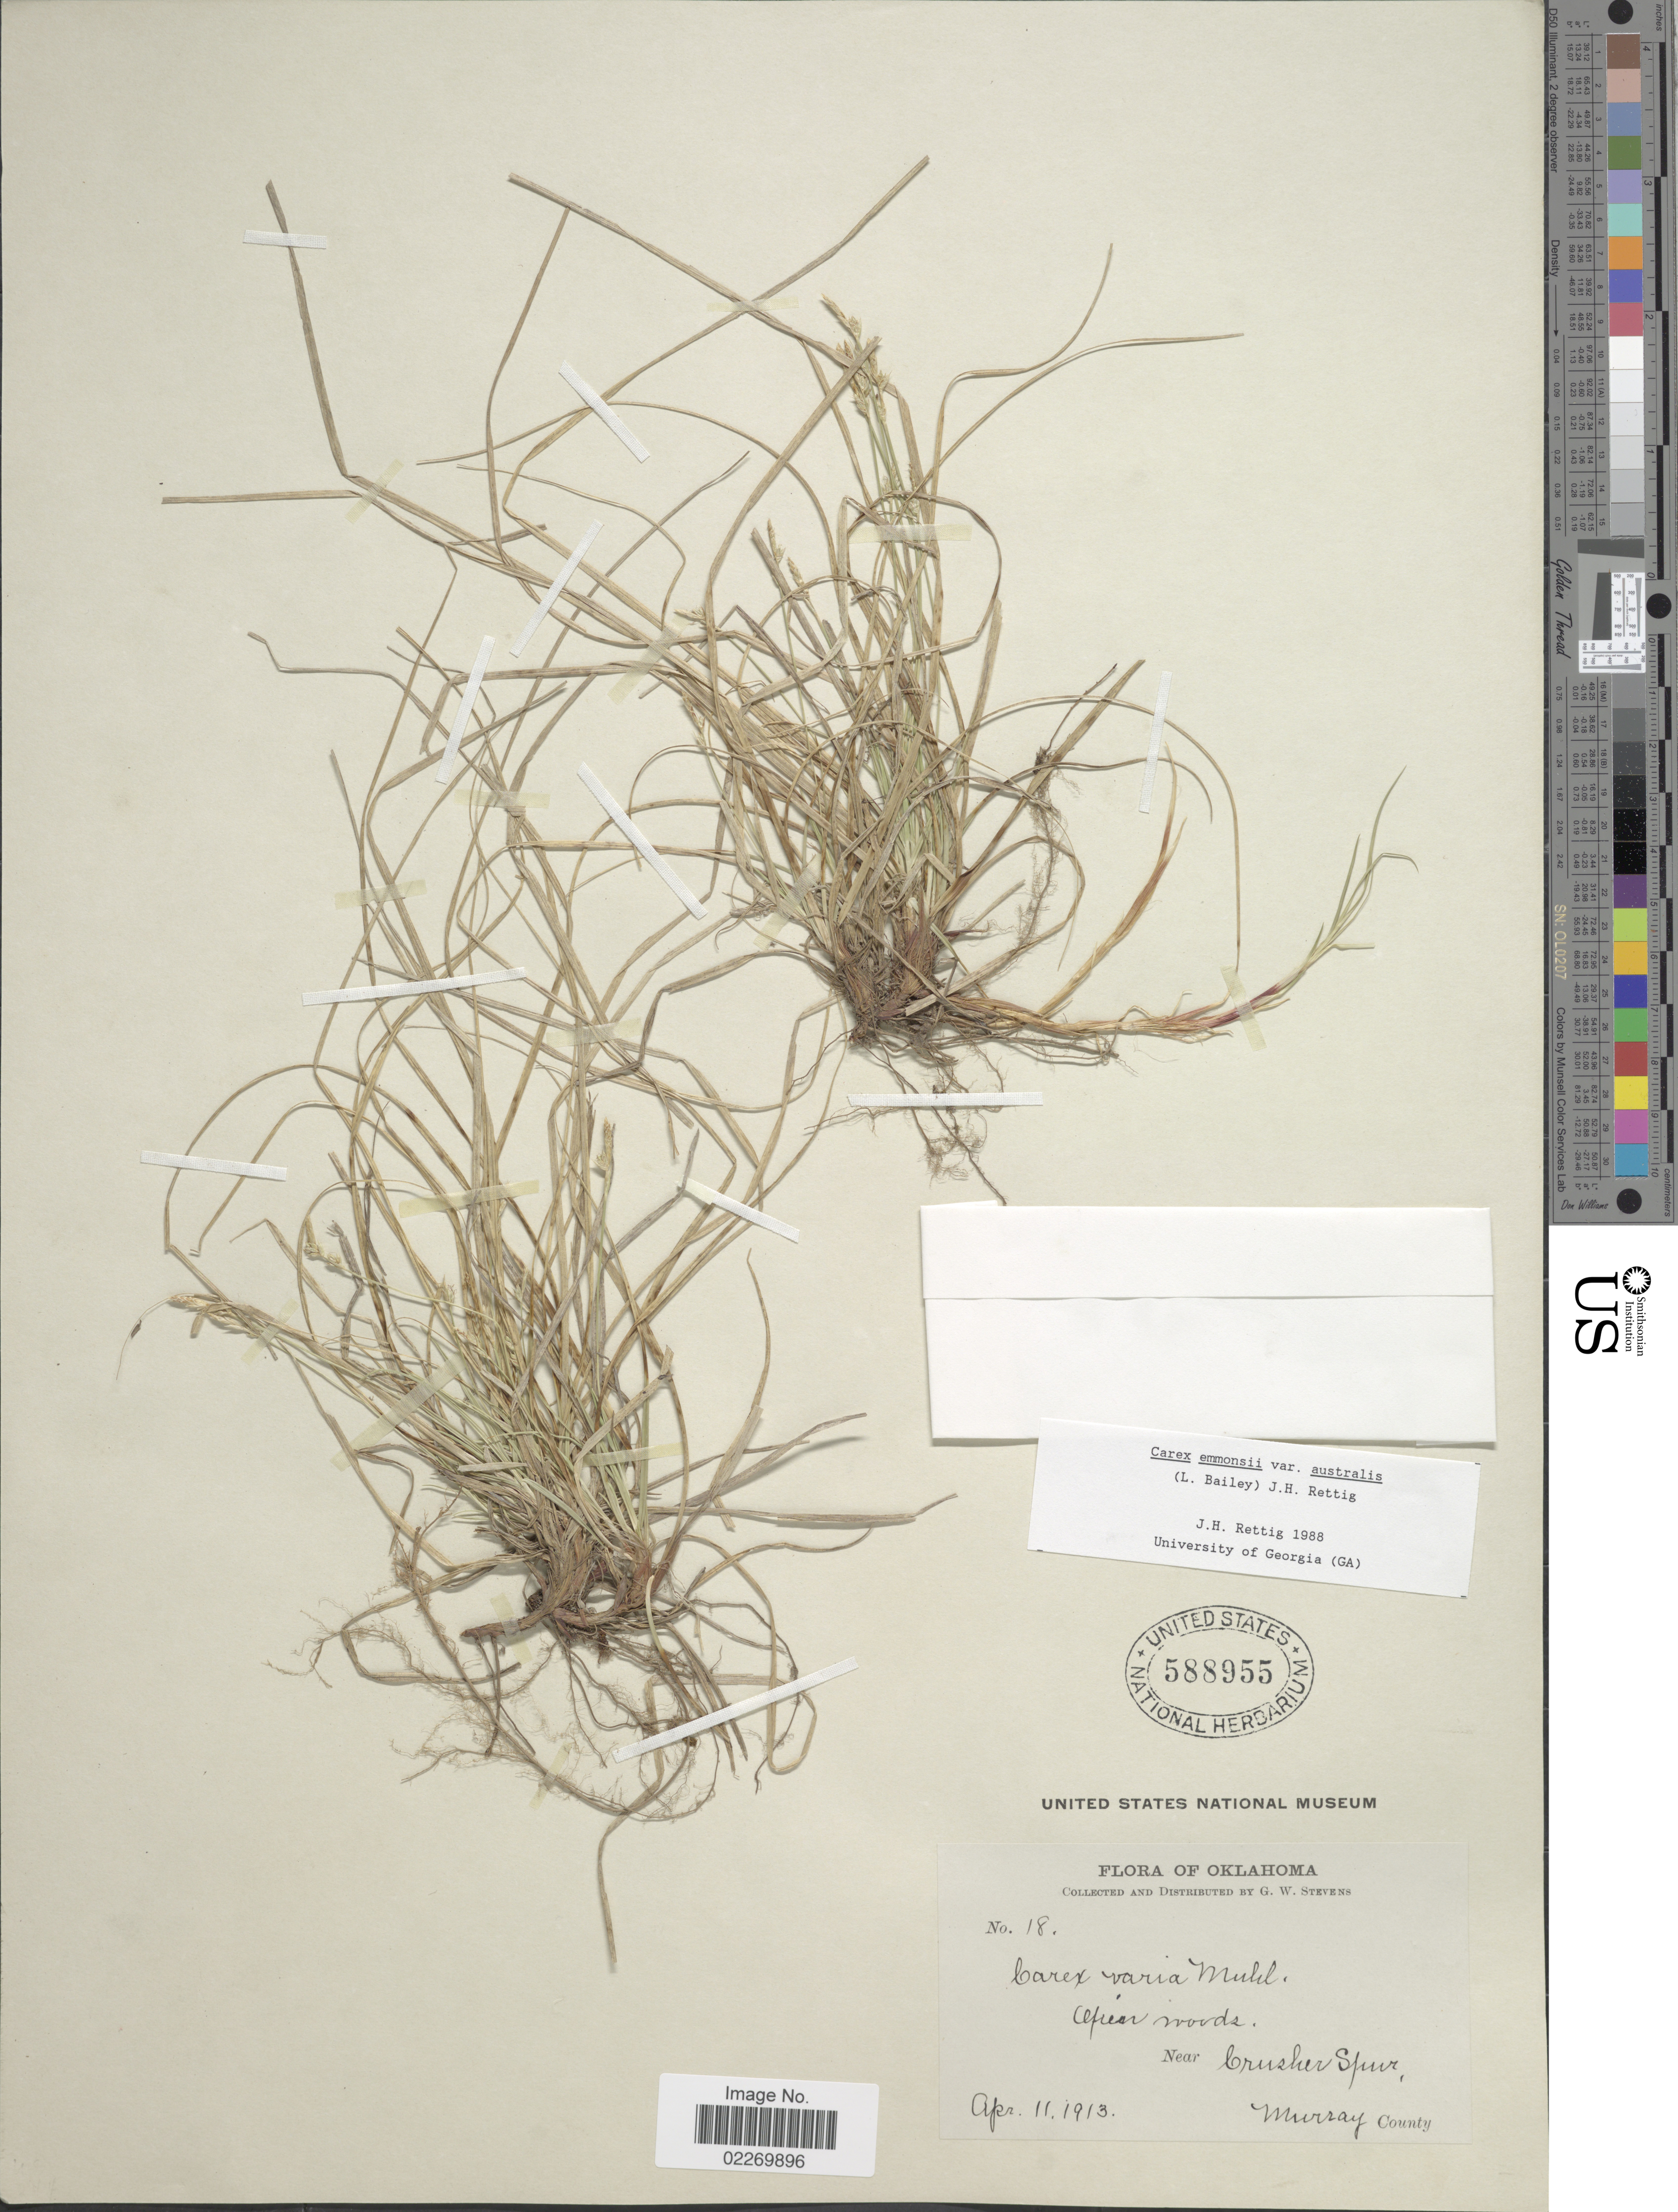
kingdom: Plantae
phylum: Tracheophyta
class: Liliopsida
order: Poales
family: Cyperaceae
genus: Carex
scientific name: Carex physorhyncha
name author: Liebm. ex Steud.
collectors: G. W. Stevens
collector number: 18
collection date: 1913-04-11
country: United States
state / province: Oklahoma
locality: Open woods, near Crusher Spur, Murray County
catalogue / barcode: US 588955